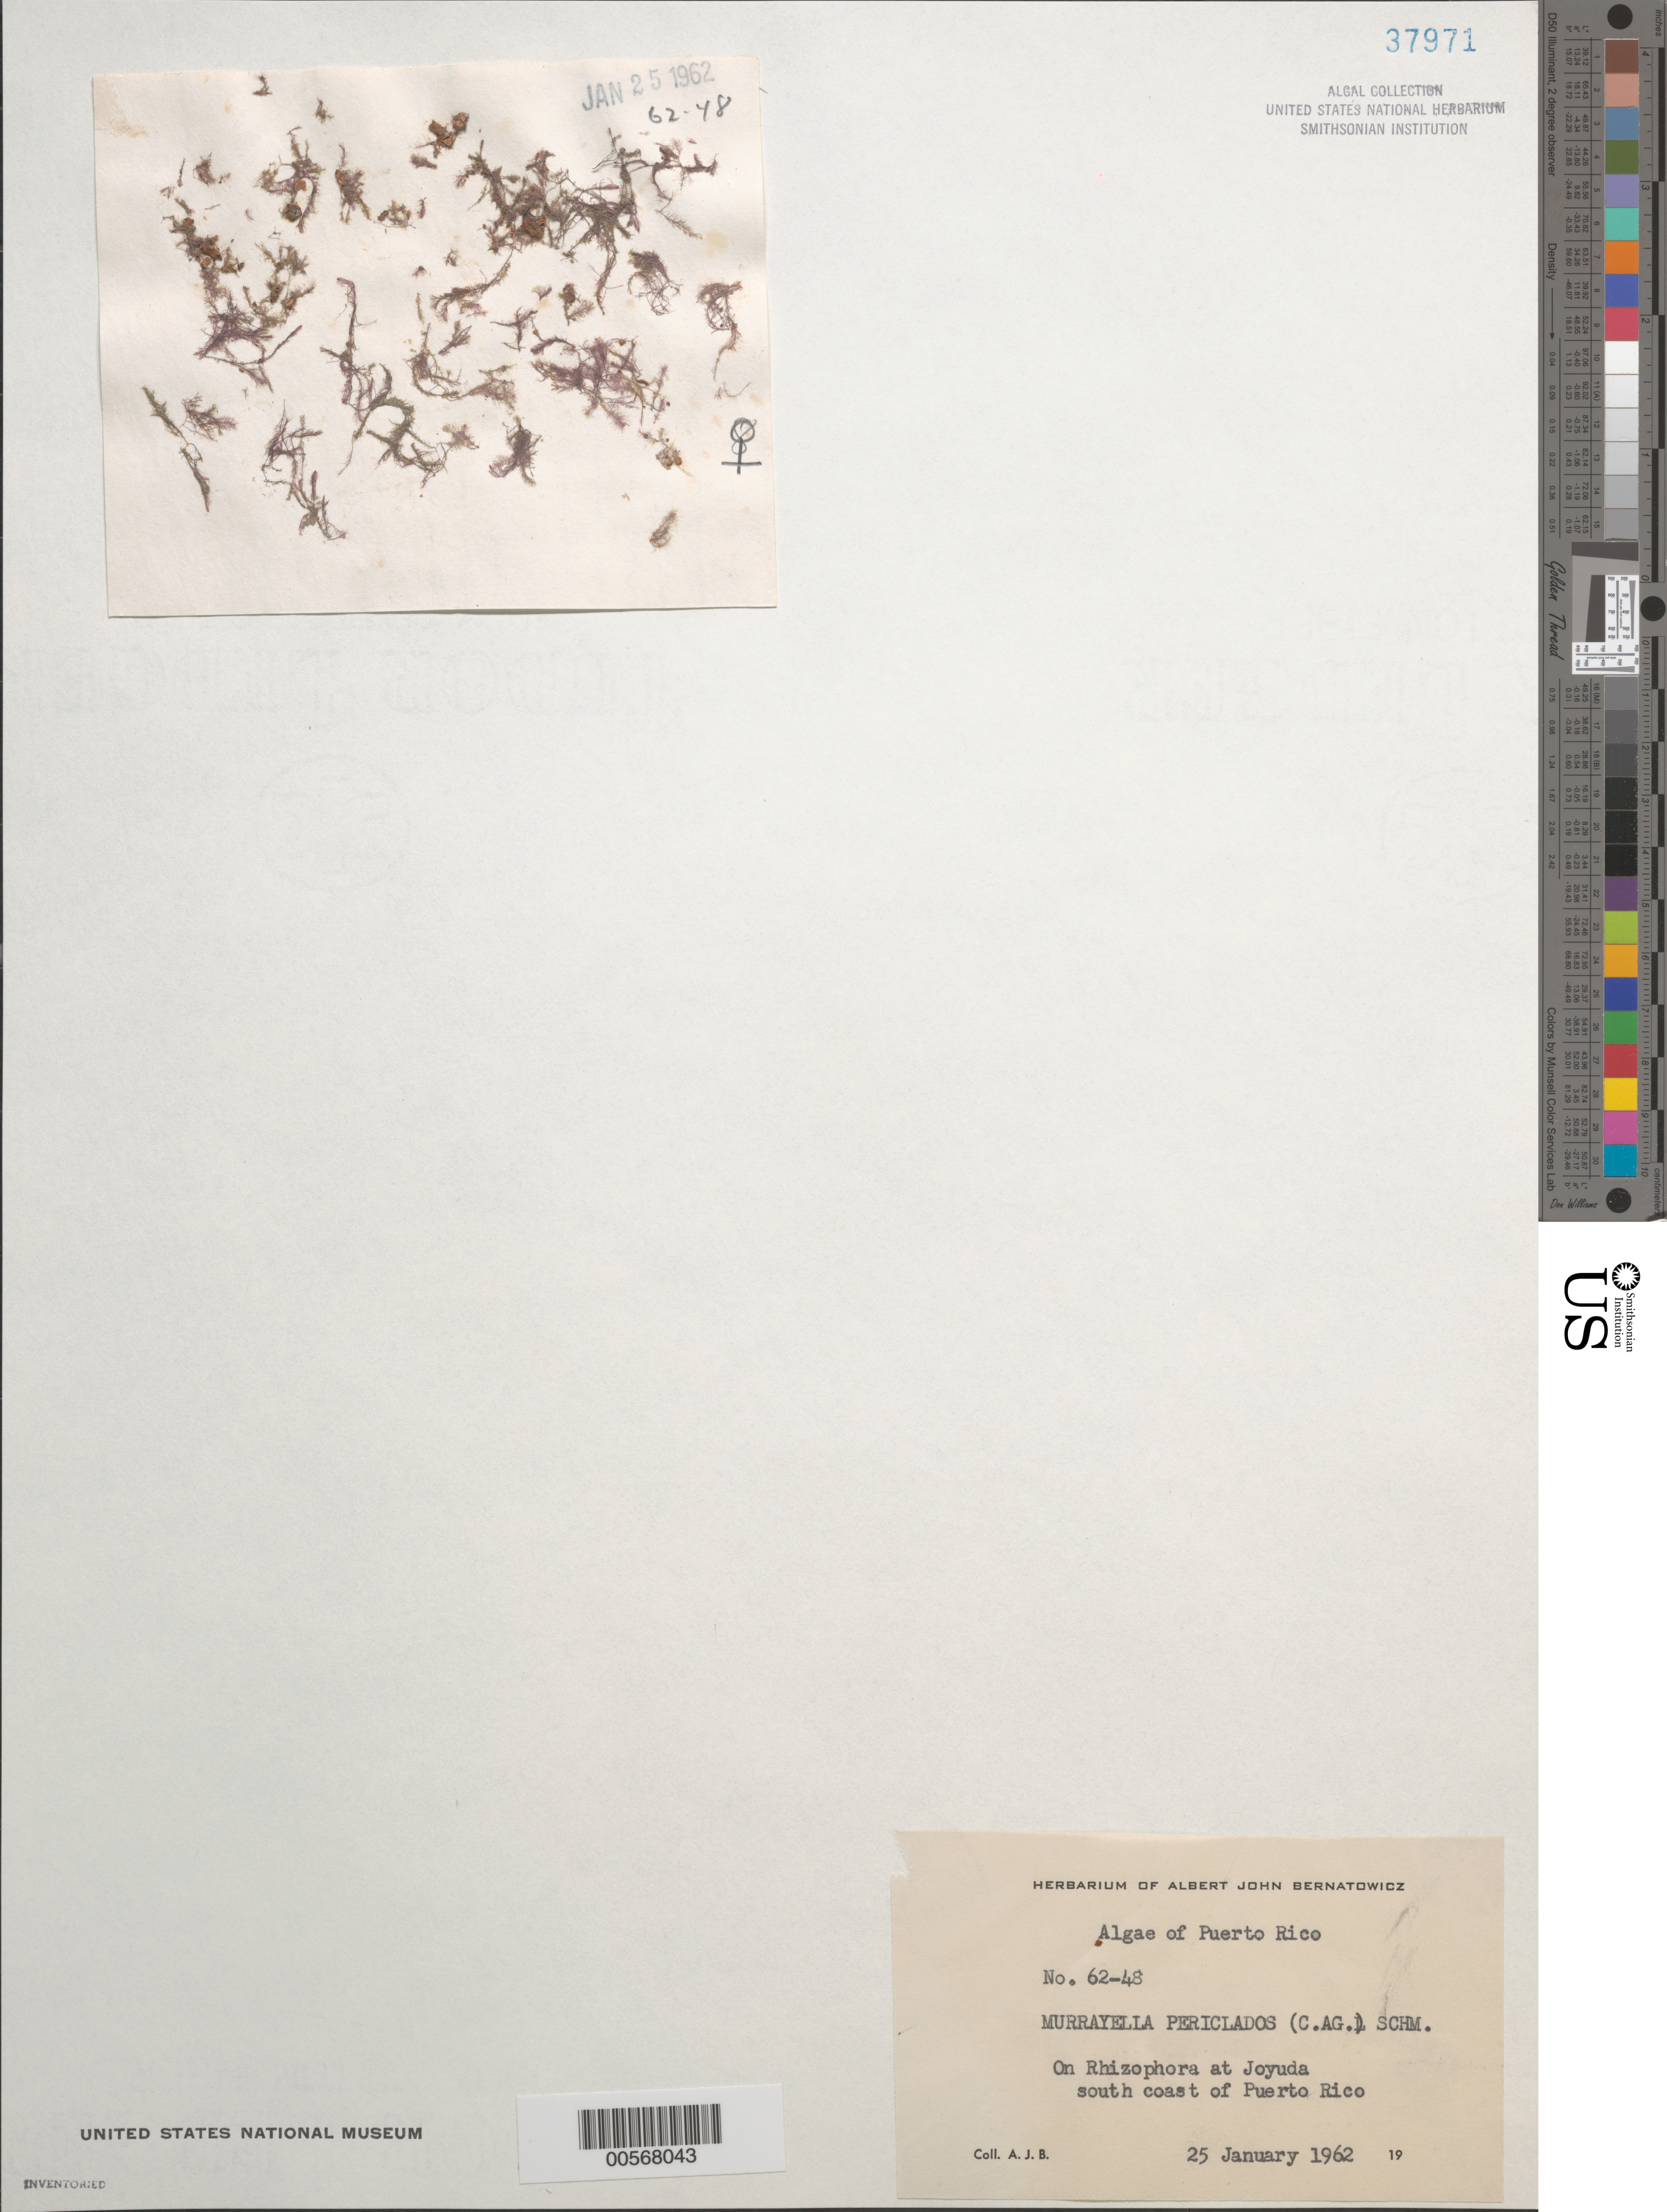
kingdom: Plantae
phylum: Rhodophyta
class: Florideophyceae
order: Ceramiales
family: Rhodomelaceae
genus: Murrayella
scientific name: Murrayella periclados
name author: (C. Agardh) F. Schmitz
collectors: A. Bernatowicz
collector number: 62-48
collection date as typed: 25 Jan 1962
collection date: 1962-01-25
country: Puerto Rico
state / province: Cabo Rojo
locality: Joyuda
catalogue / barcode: US 37971